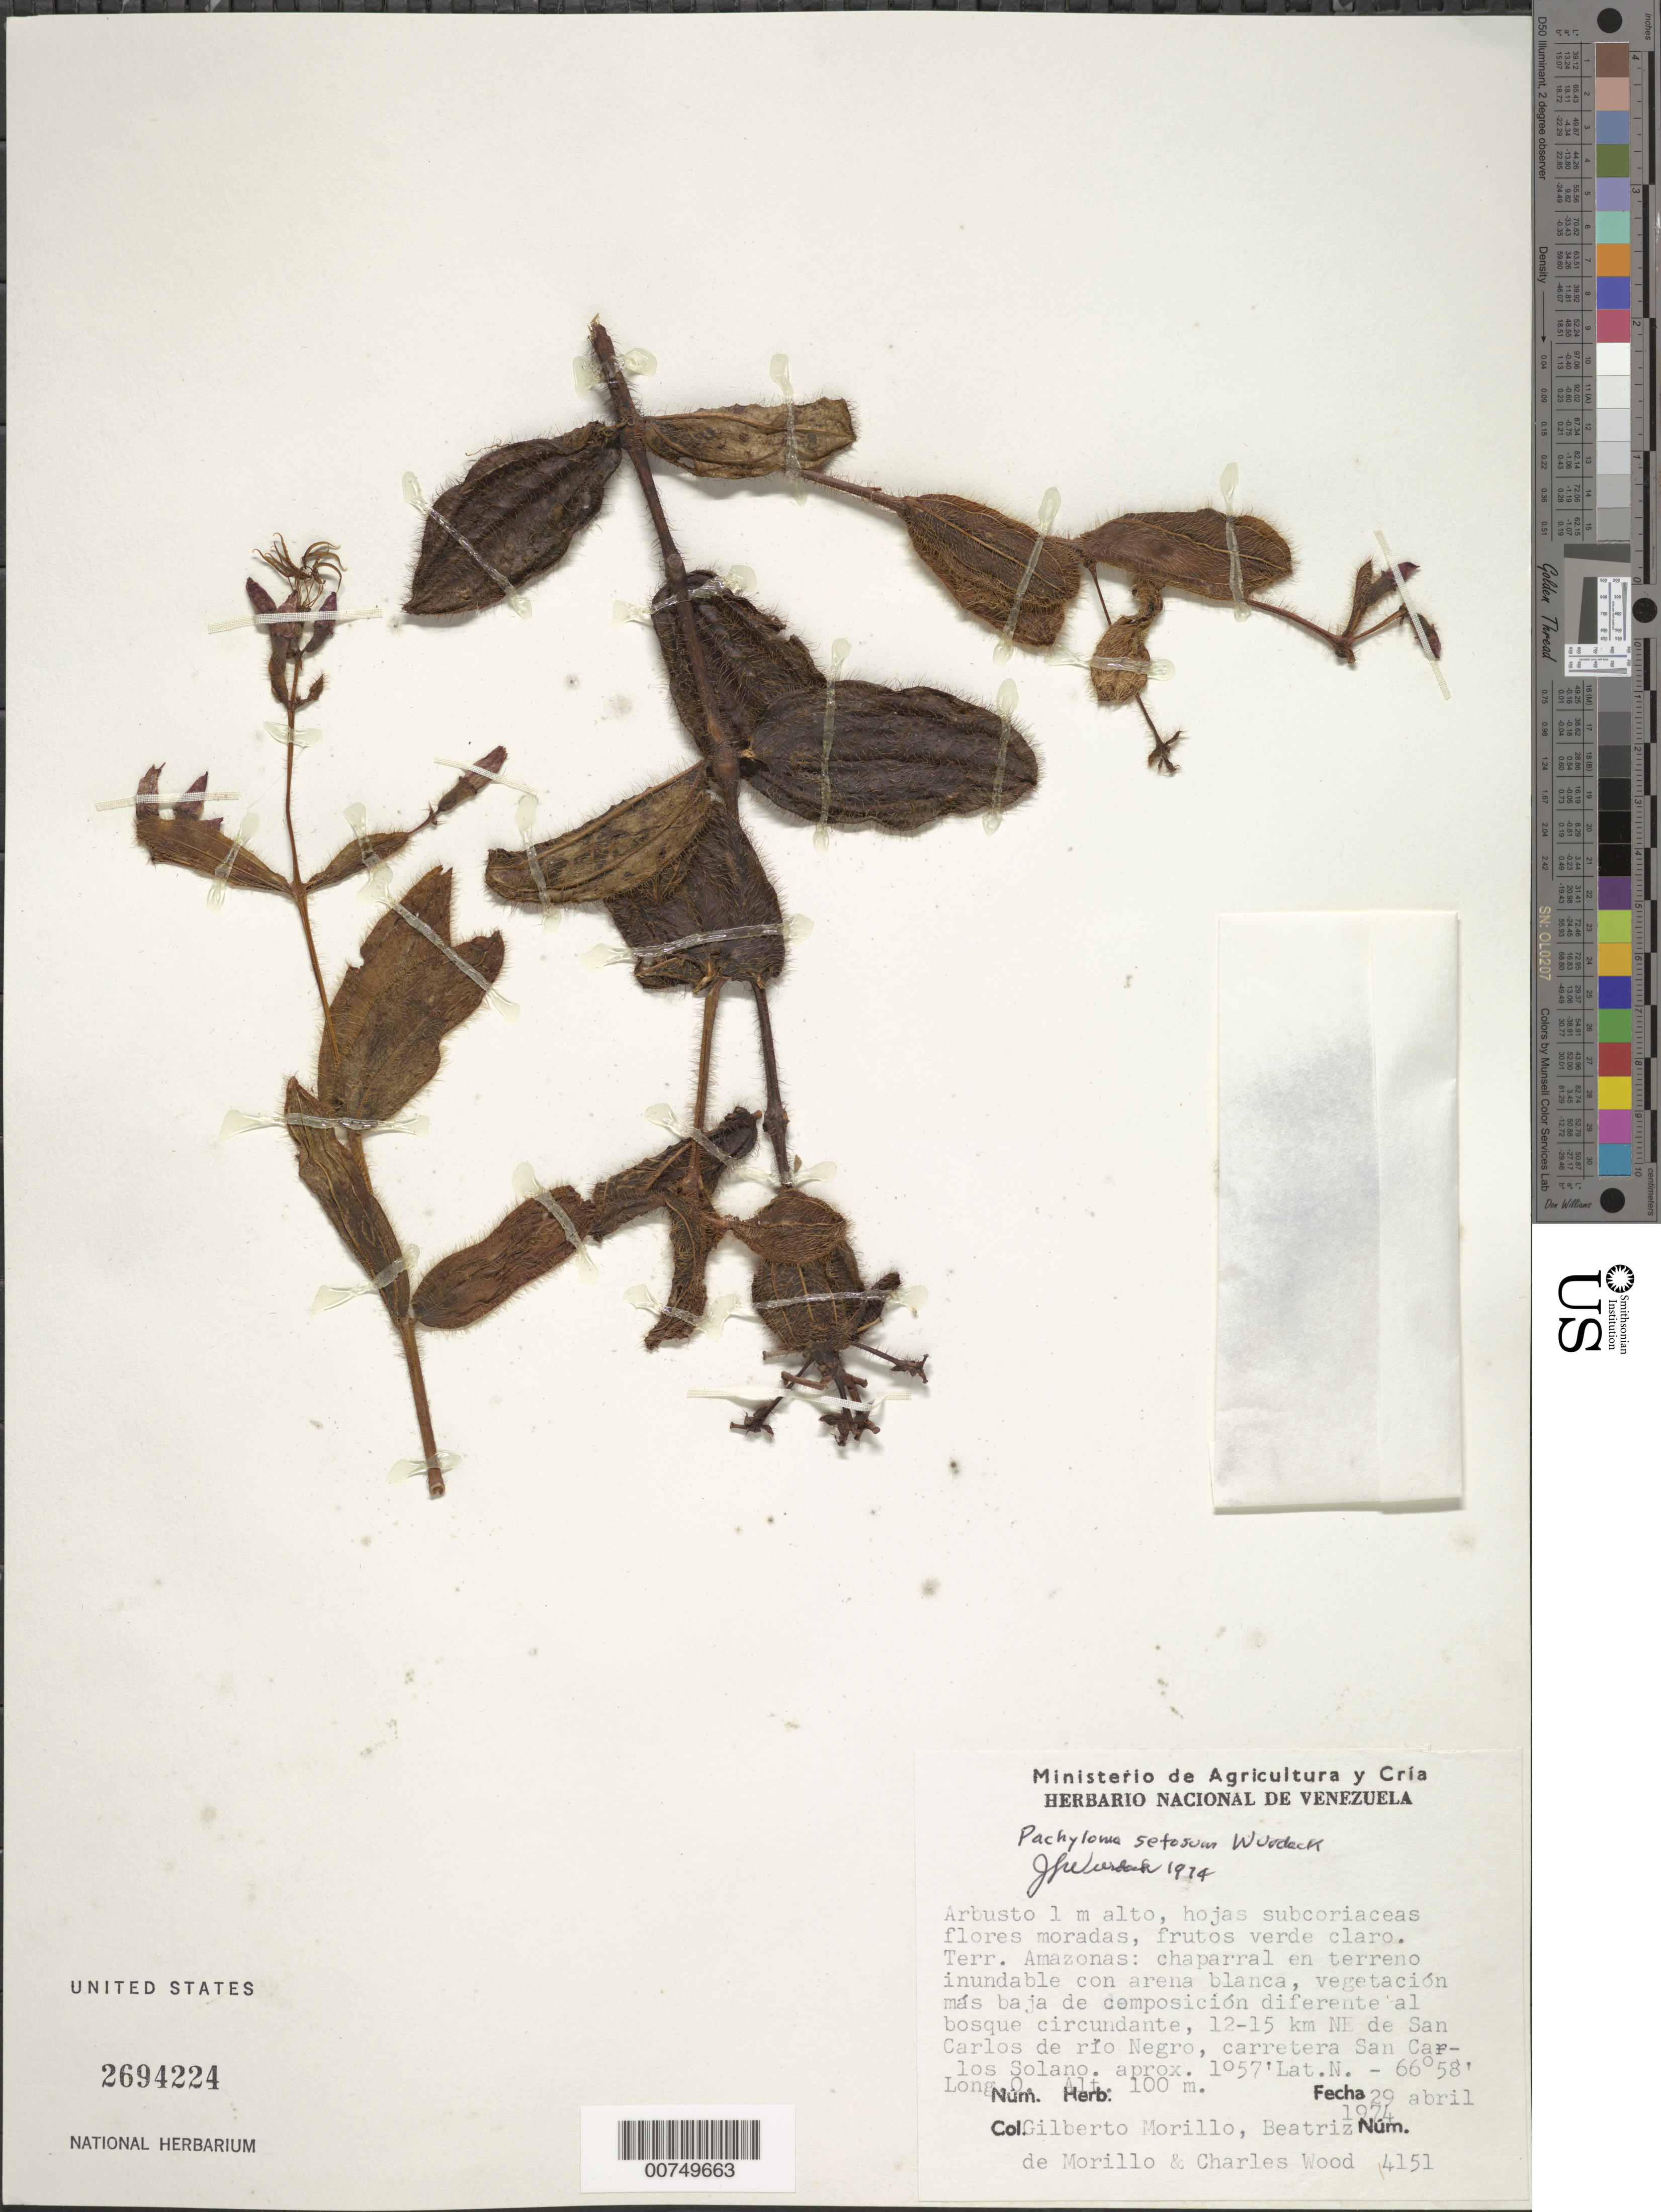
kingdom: Plantae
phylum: Tracheophyta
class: Magnoliopsida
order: Myrtales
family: Melastomataceae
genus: Pachyloma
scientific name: Pachyloma setosum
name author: Wurdack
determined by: Wurdack, John J., (US), US (UNITED STATES)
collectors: G. Morillo, B. Morillo & C. Wood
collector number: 4151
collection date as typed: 29-Apr-74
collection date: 1974-04-29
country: Venezuela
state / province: Amazonas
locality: Carretera San Carlos-Solano, 12-15 km NE of San Carlos de Río Negro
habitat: Chaparral en terreno inundable con arena blanca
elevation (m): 100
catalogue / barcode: US 2694224